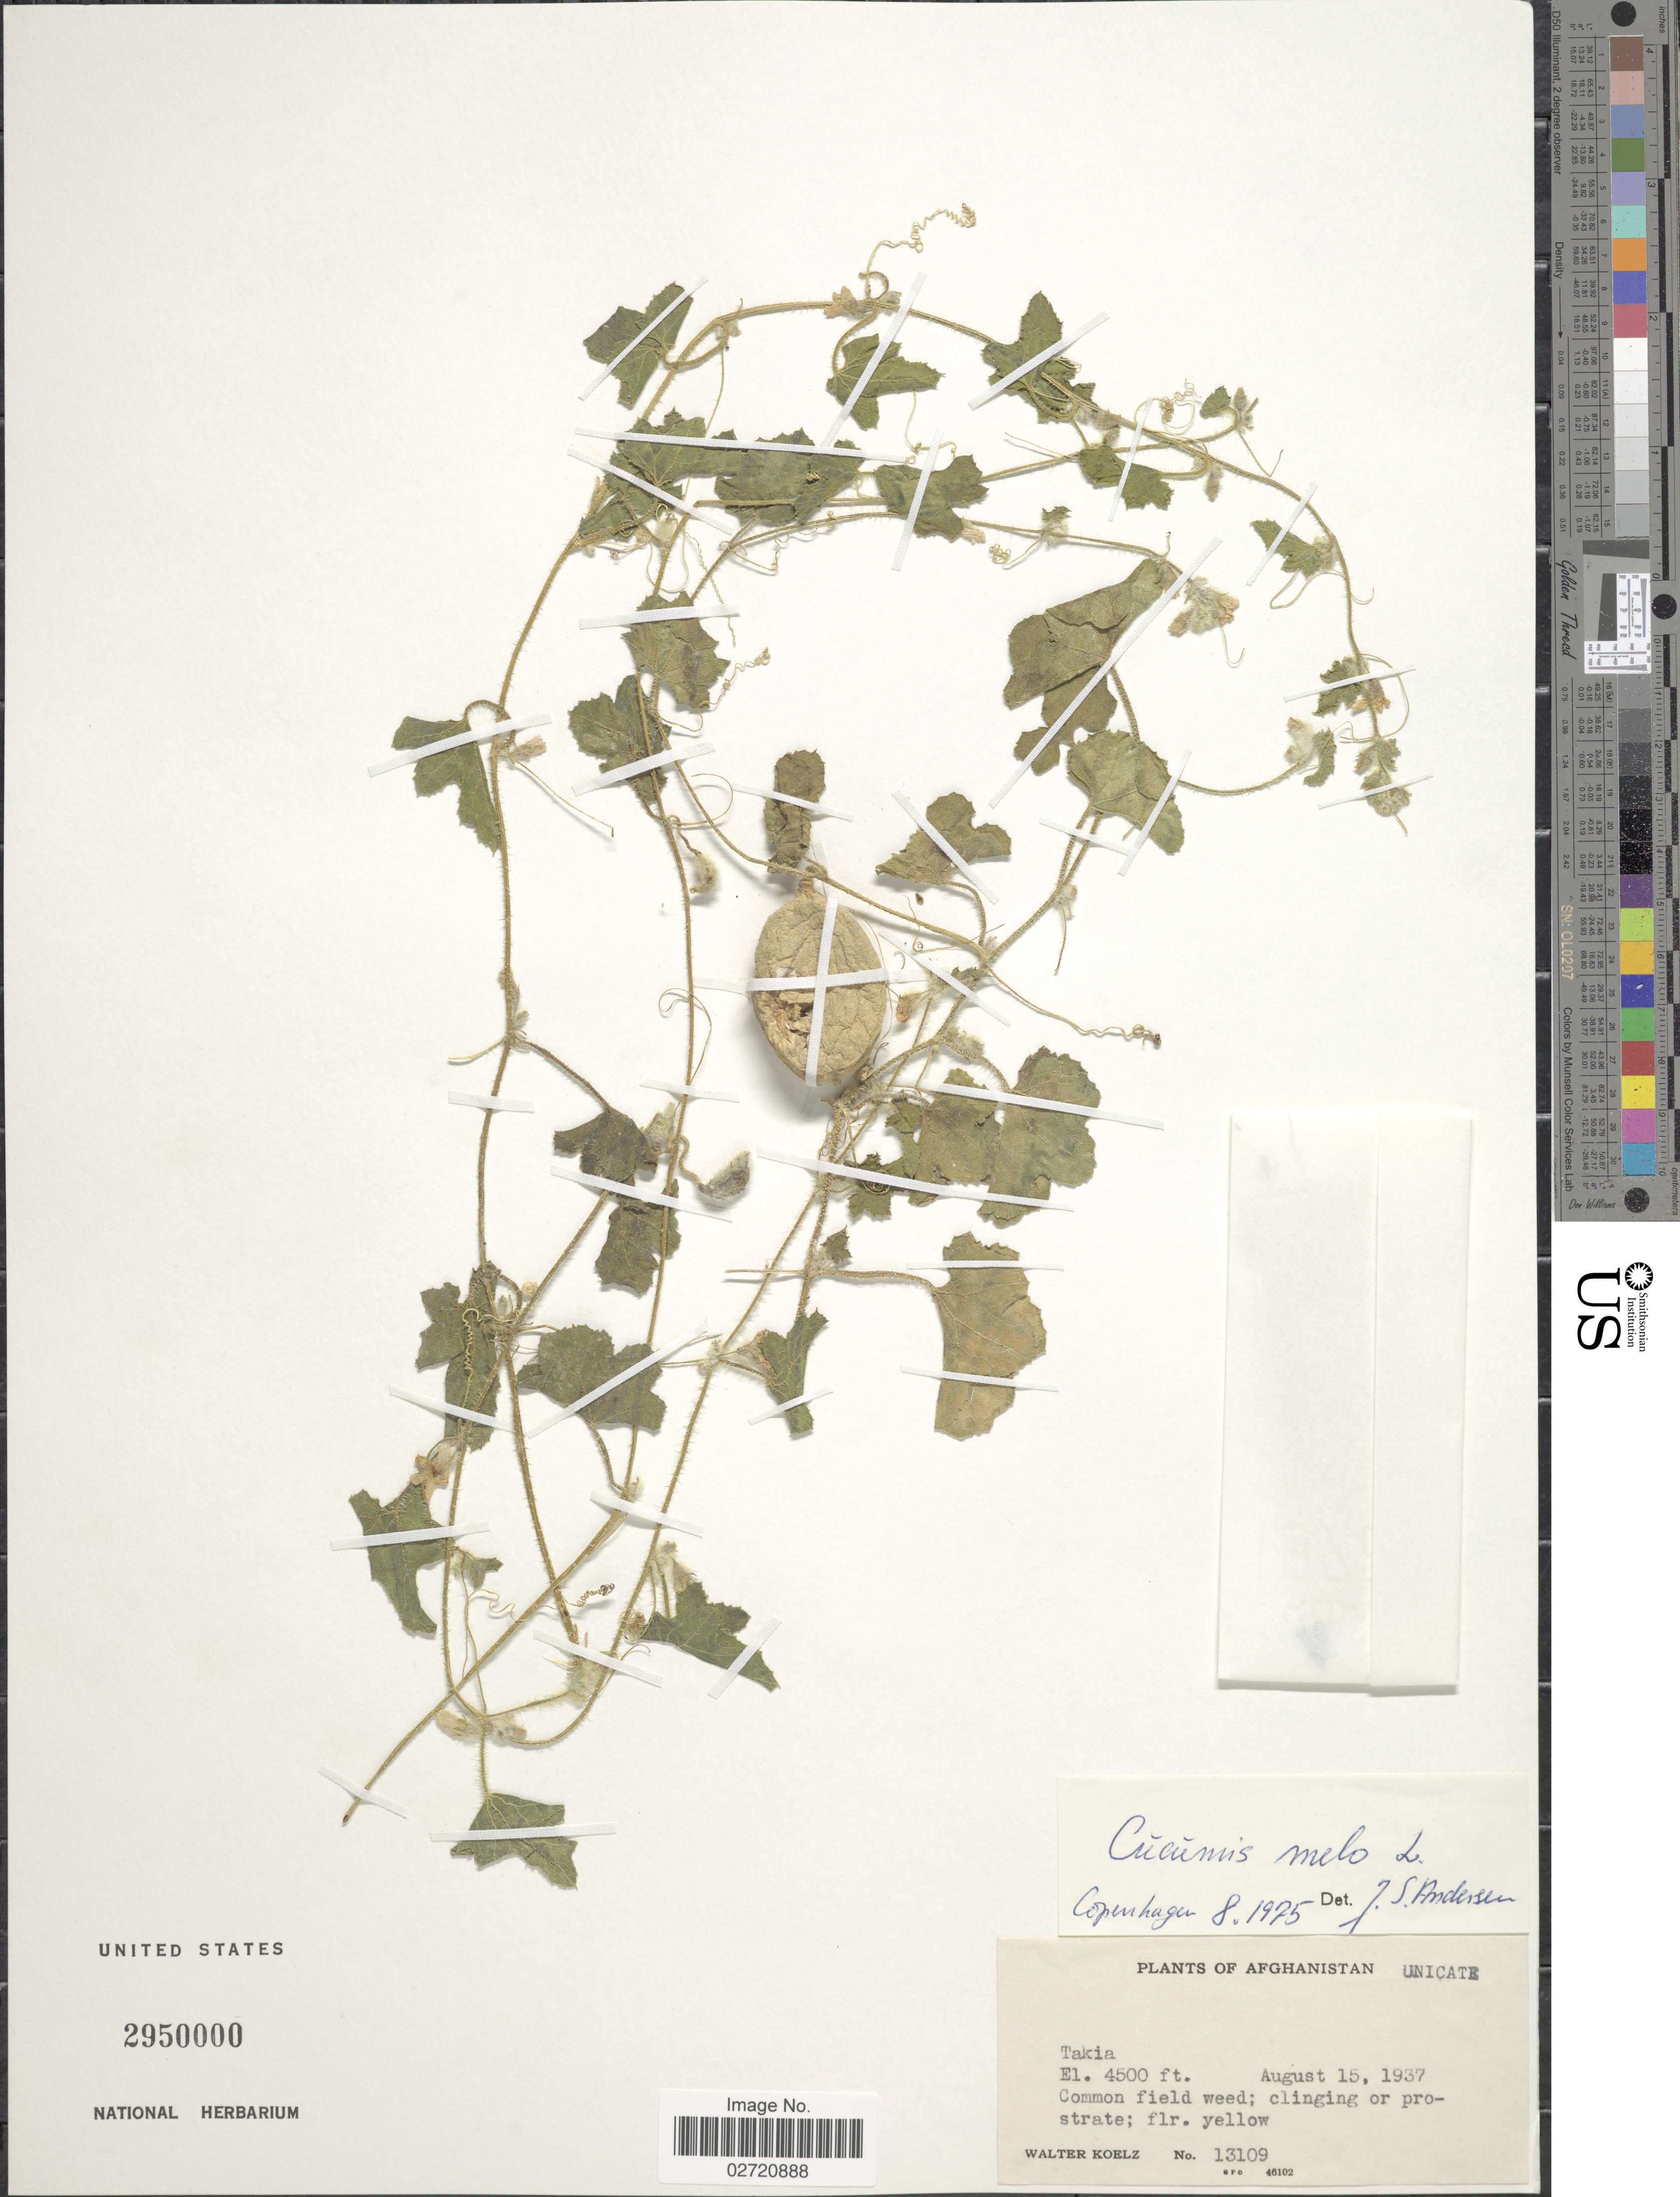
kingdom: Plantae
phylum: Tracheophyta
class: Magnoliopsida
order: Cucurbitales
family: Cucurbitaceae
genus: Cucumis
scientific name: Cucumis melo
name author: L.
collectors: W. N. Koelz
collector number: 13109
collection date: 1937-08-15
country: Afghanistan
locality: Takia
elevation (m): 1372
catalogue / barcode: US 2950000